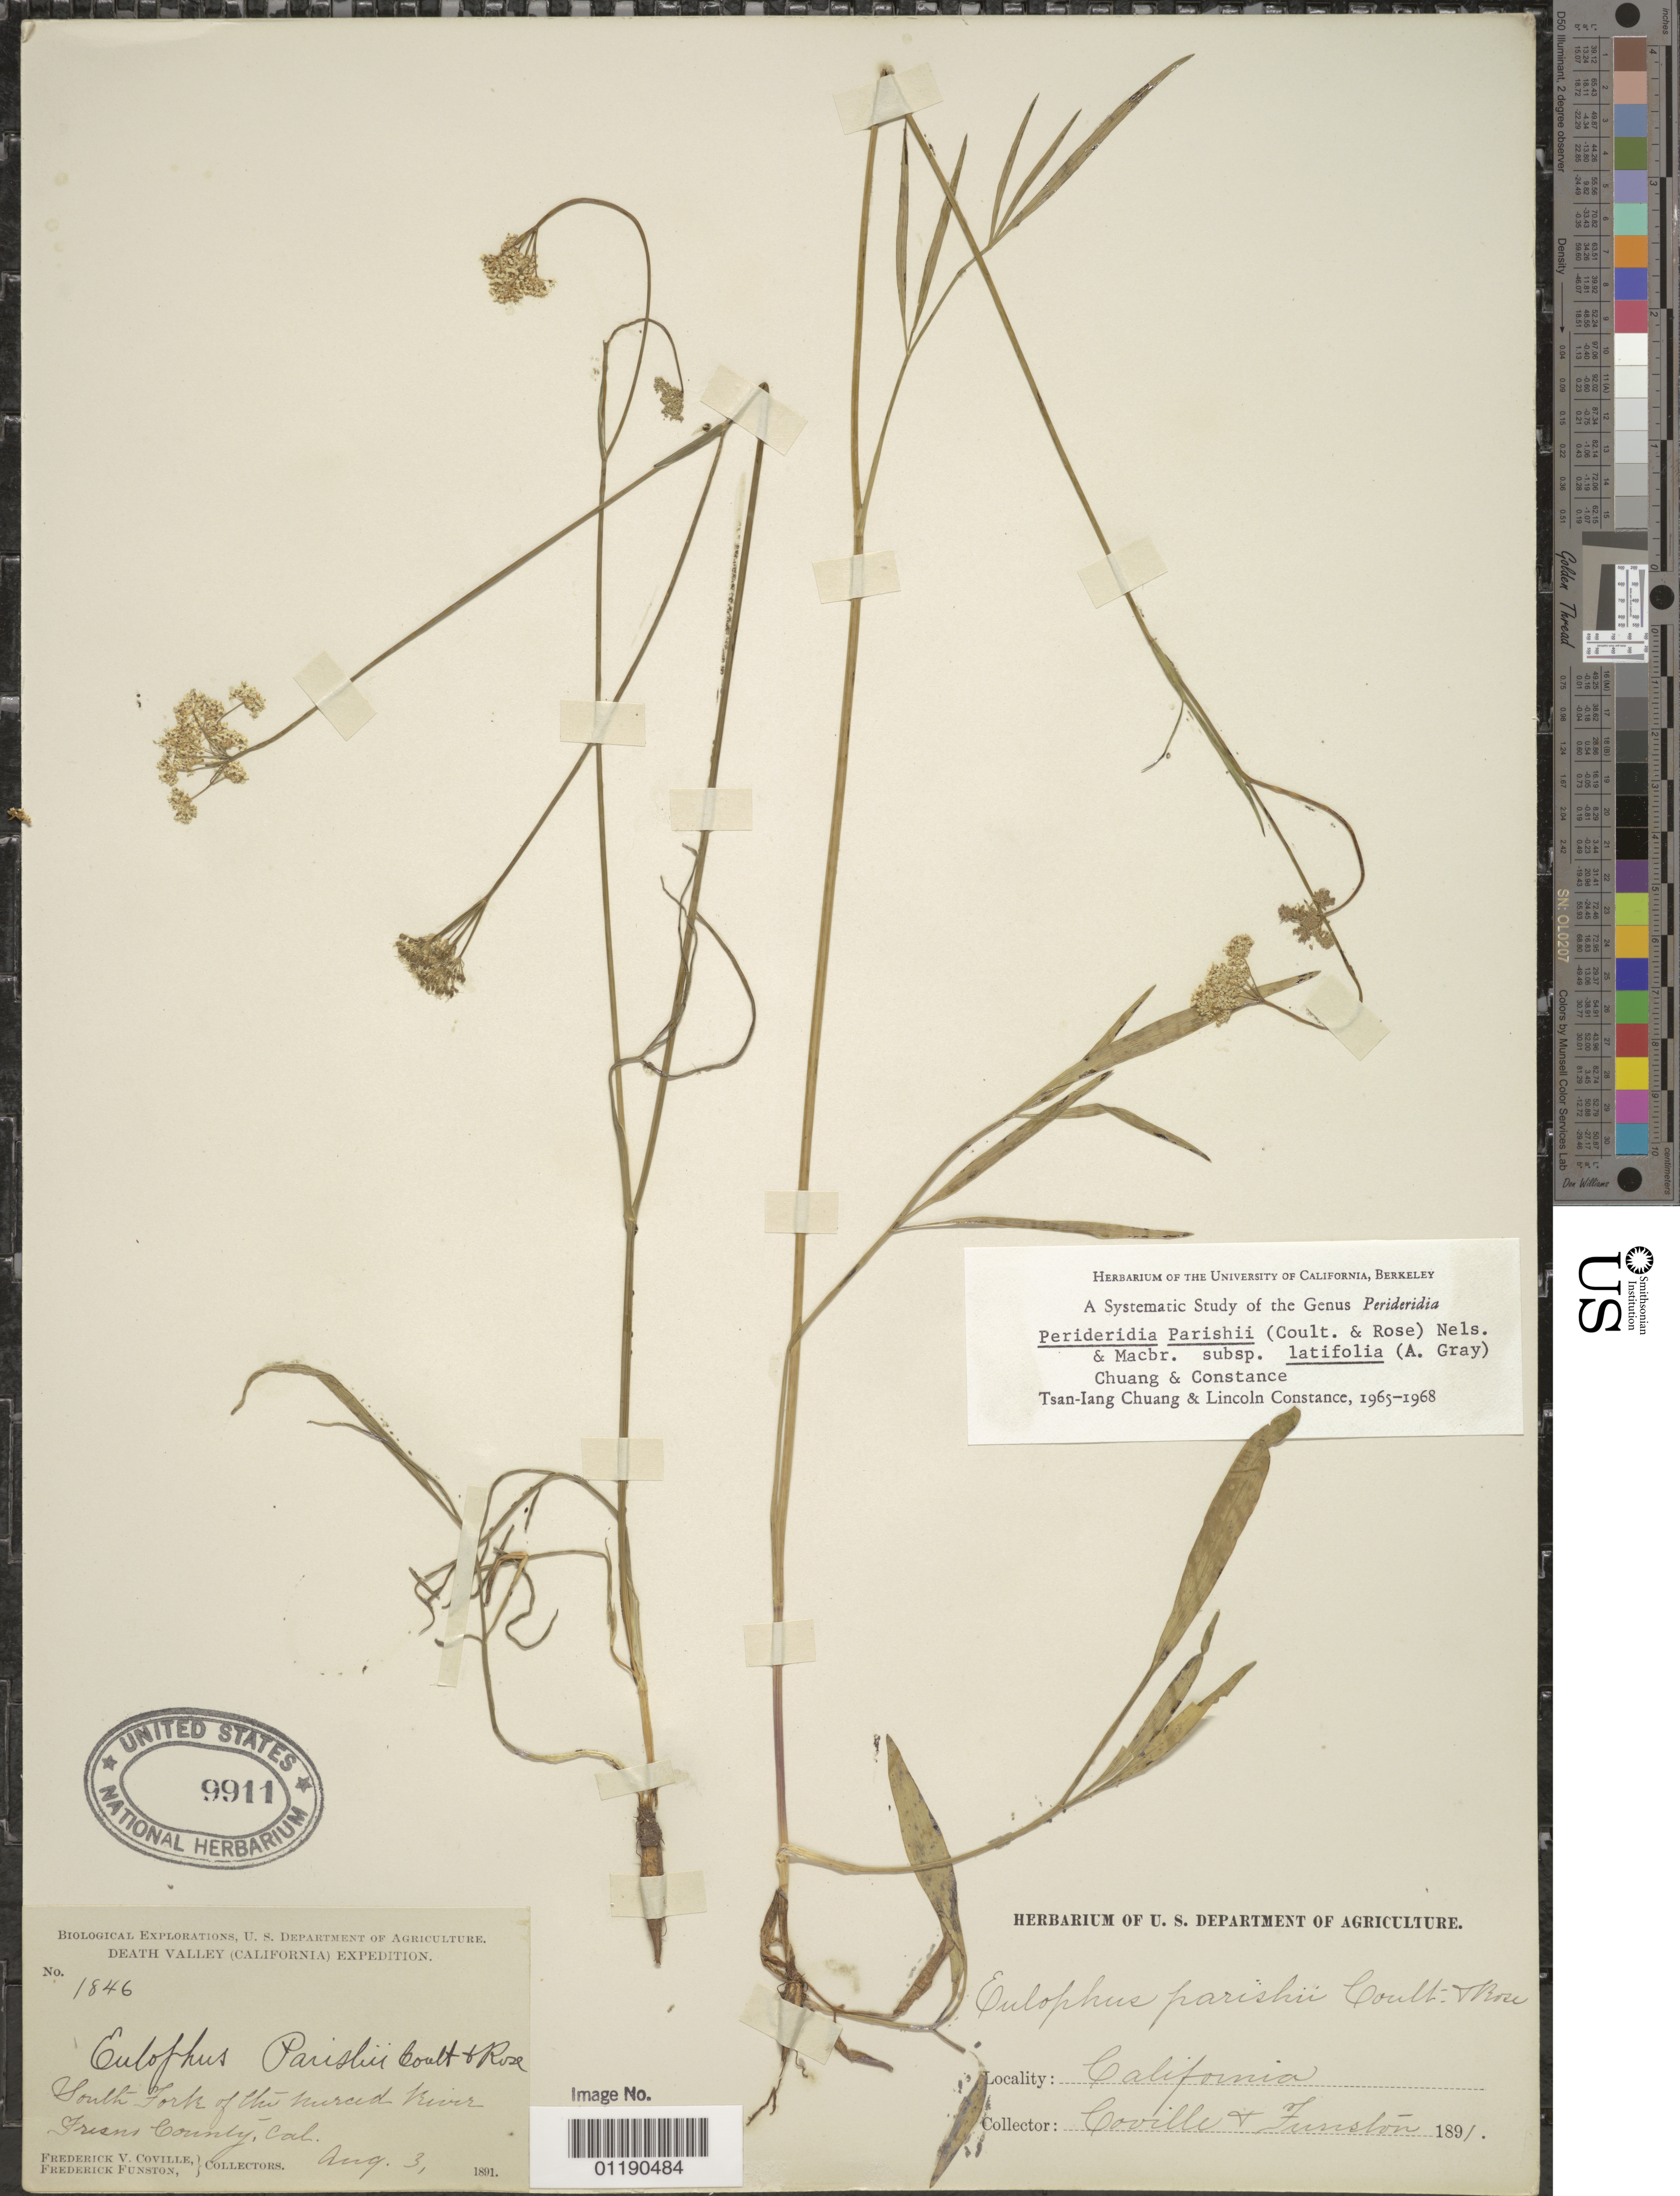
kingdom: Plantae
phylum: Tracheophyta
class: Magnoliopsida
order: Apiales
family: Apiaceae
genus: Perideridia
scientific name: Perideridia parishii subsp. latifolia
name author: A. Gray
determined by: Chuang, T. I.; Constance, L.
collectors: F. V. Coville & F. Funston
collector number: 1846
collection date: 1891-08-03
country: United States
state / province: California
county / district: Fresno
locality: South Fork of the Merced River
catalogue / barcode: US 9911